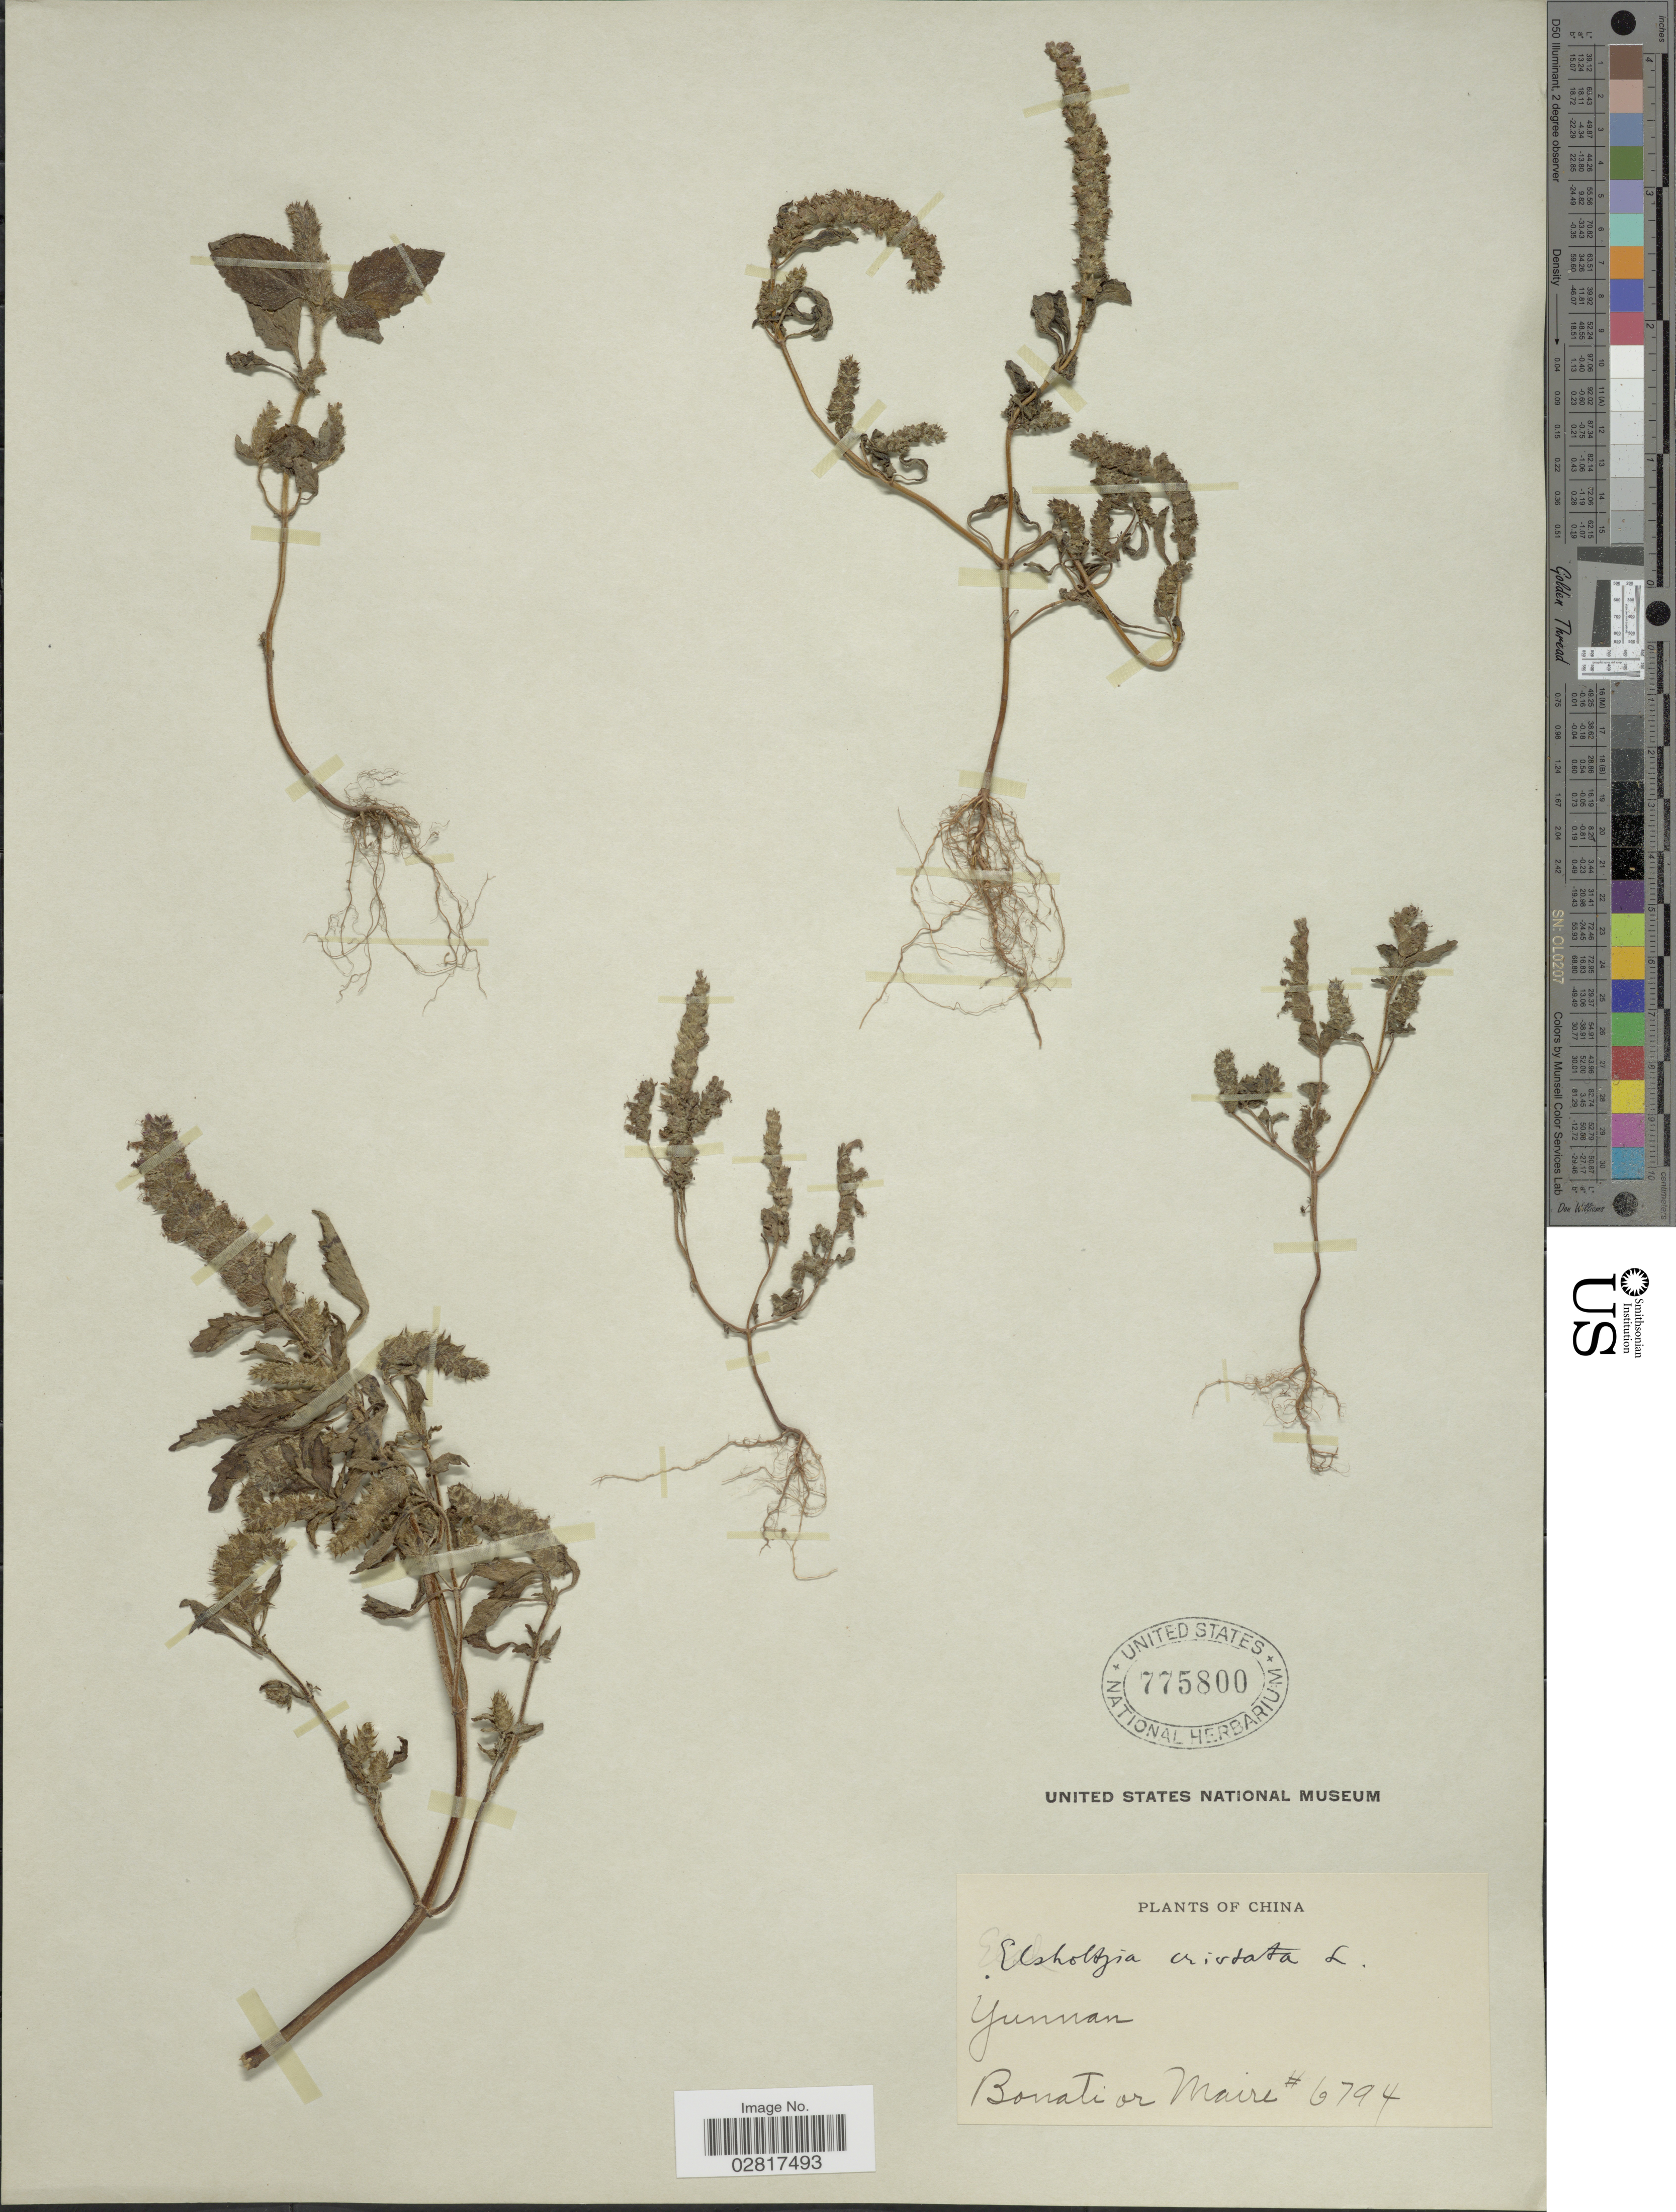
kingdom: Plantae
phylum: Tracheophyta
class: Magnoliopsida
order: Lamiales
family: Lamiaceae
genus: Elsholtzia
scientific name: Elsholtzia patrinii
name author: (Lepech.) Garcke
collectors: B. Marie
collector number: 6794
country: China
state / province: Yunnan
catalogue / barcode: US 775800